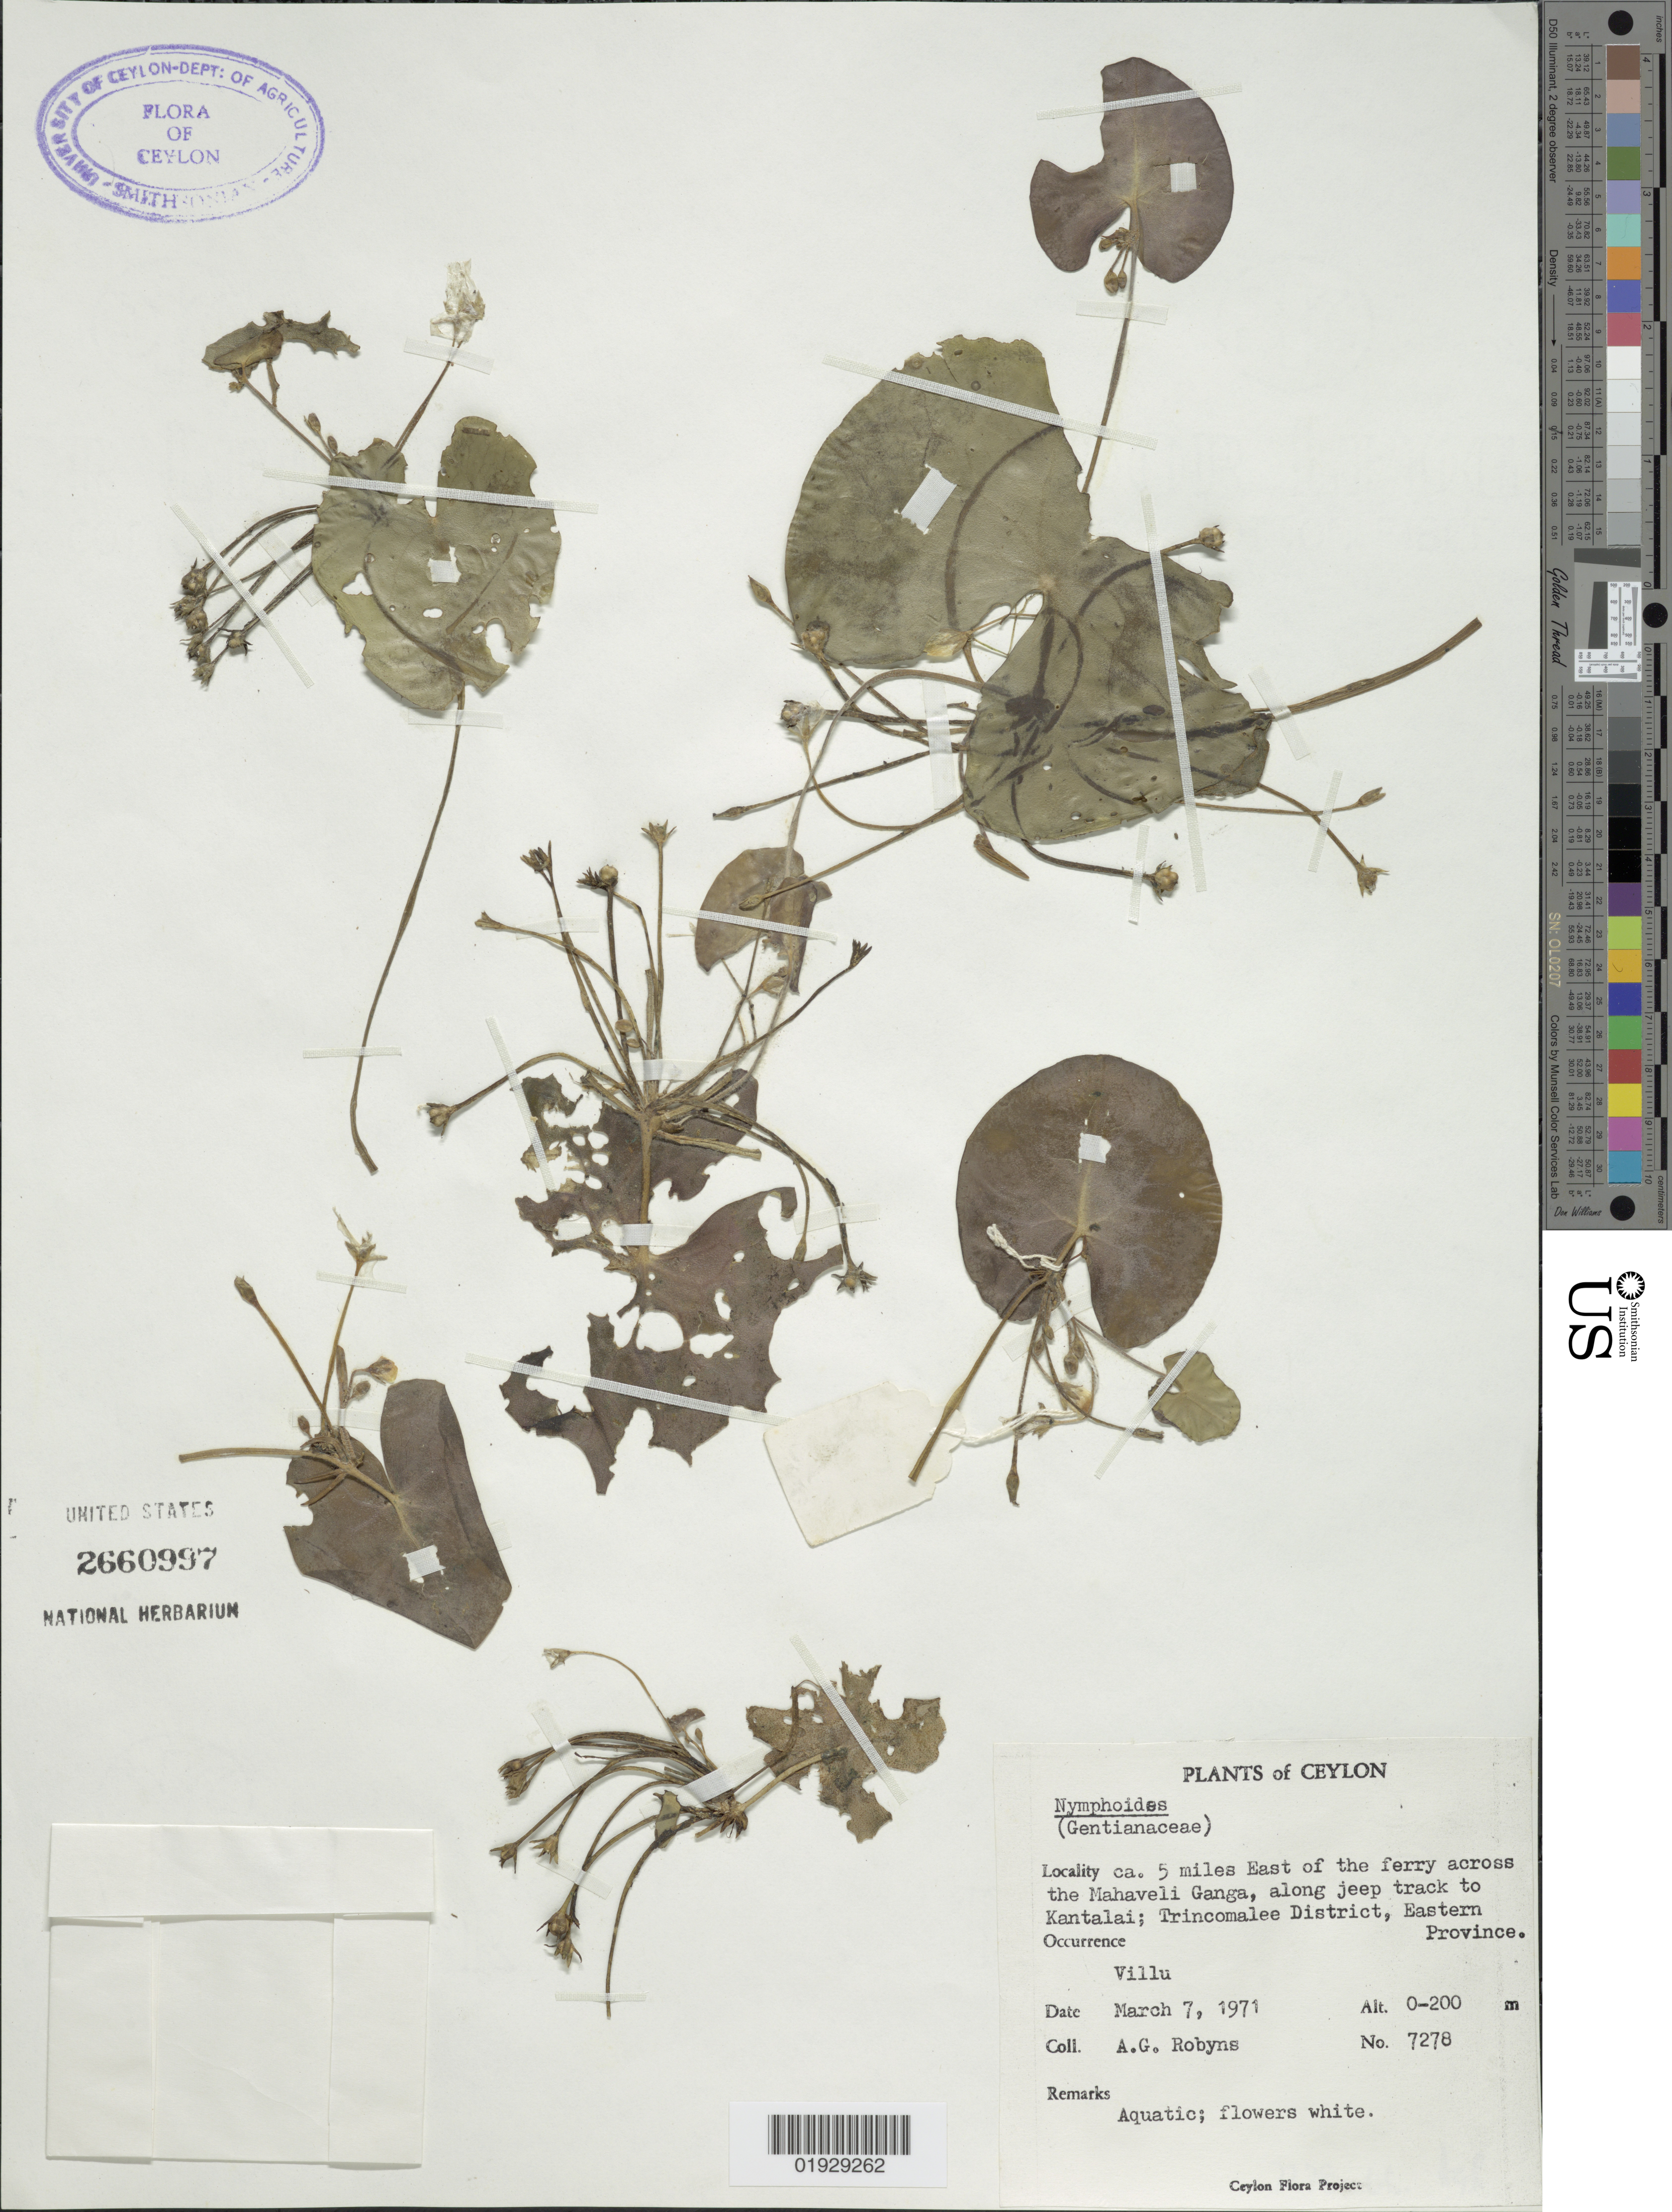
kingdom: Plantae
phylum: Tracheophyta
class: Magnoliopsida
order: Asterales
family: Menyanthaceae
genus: Nymphoides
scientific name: Nymphoides sp.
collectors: A. Robyns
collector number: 7278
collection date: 1971-03-07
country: Sri Lanka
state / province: Eastern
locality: Ceylon. Ca. 5 miles East of the ferry across the Mahaveli Ganga, along jeep track to Kantalai; Trincomalee District, Eastern Province. Villu.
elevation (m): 0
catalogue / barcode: US 2660997